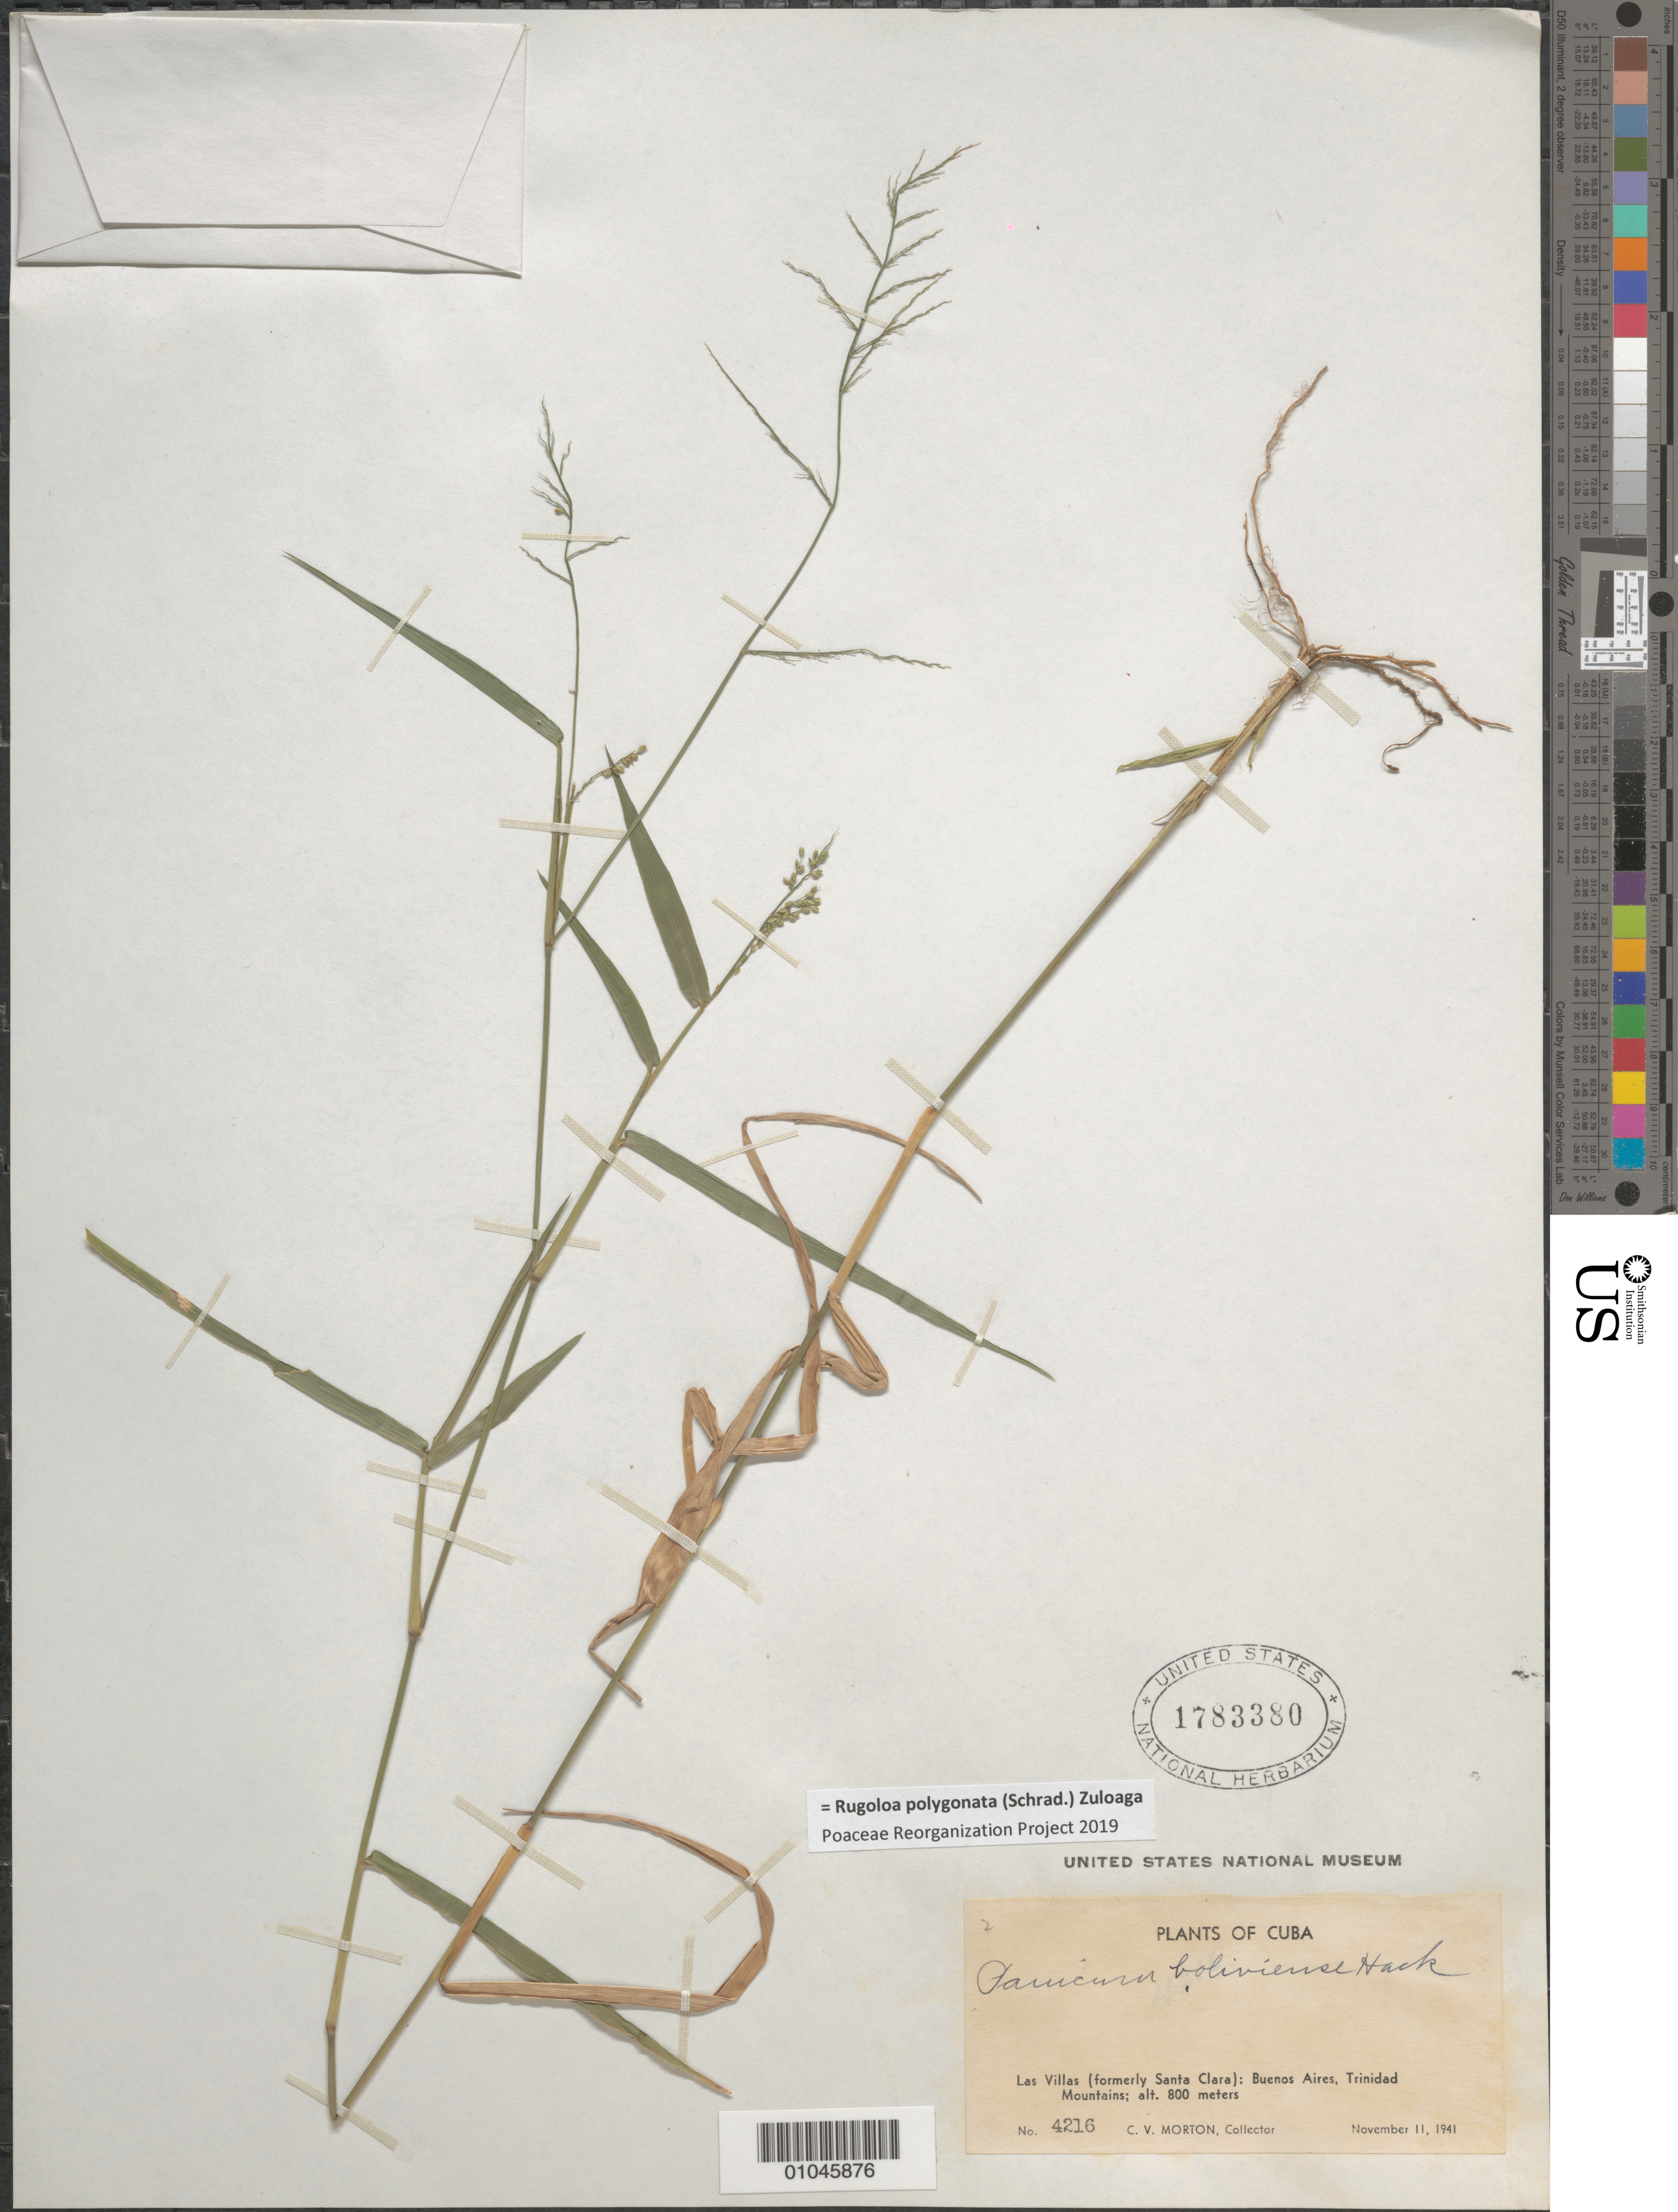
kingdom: Plantae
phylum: Tracheophyta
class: Liliopsida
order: Poales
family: Poaceae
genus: Panicum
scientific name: Panicum boliviense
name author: Hack.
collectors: C. V. Morton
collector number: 4216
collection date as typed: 11 Nov 1941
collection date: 1941-11-11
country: Cuba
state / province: Las Villas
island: Cuba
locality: Buenos Aires, Trinidad Mts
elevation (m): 800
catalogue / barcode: US 1783380